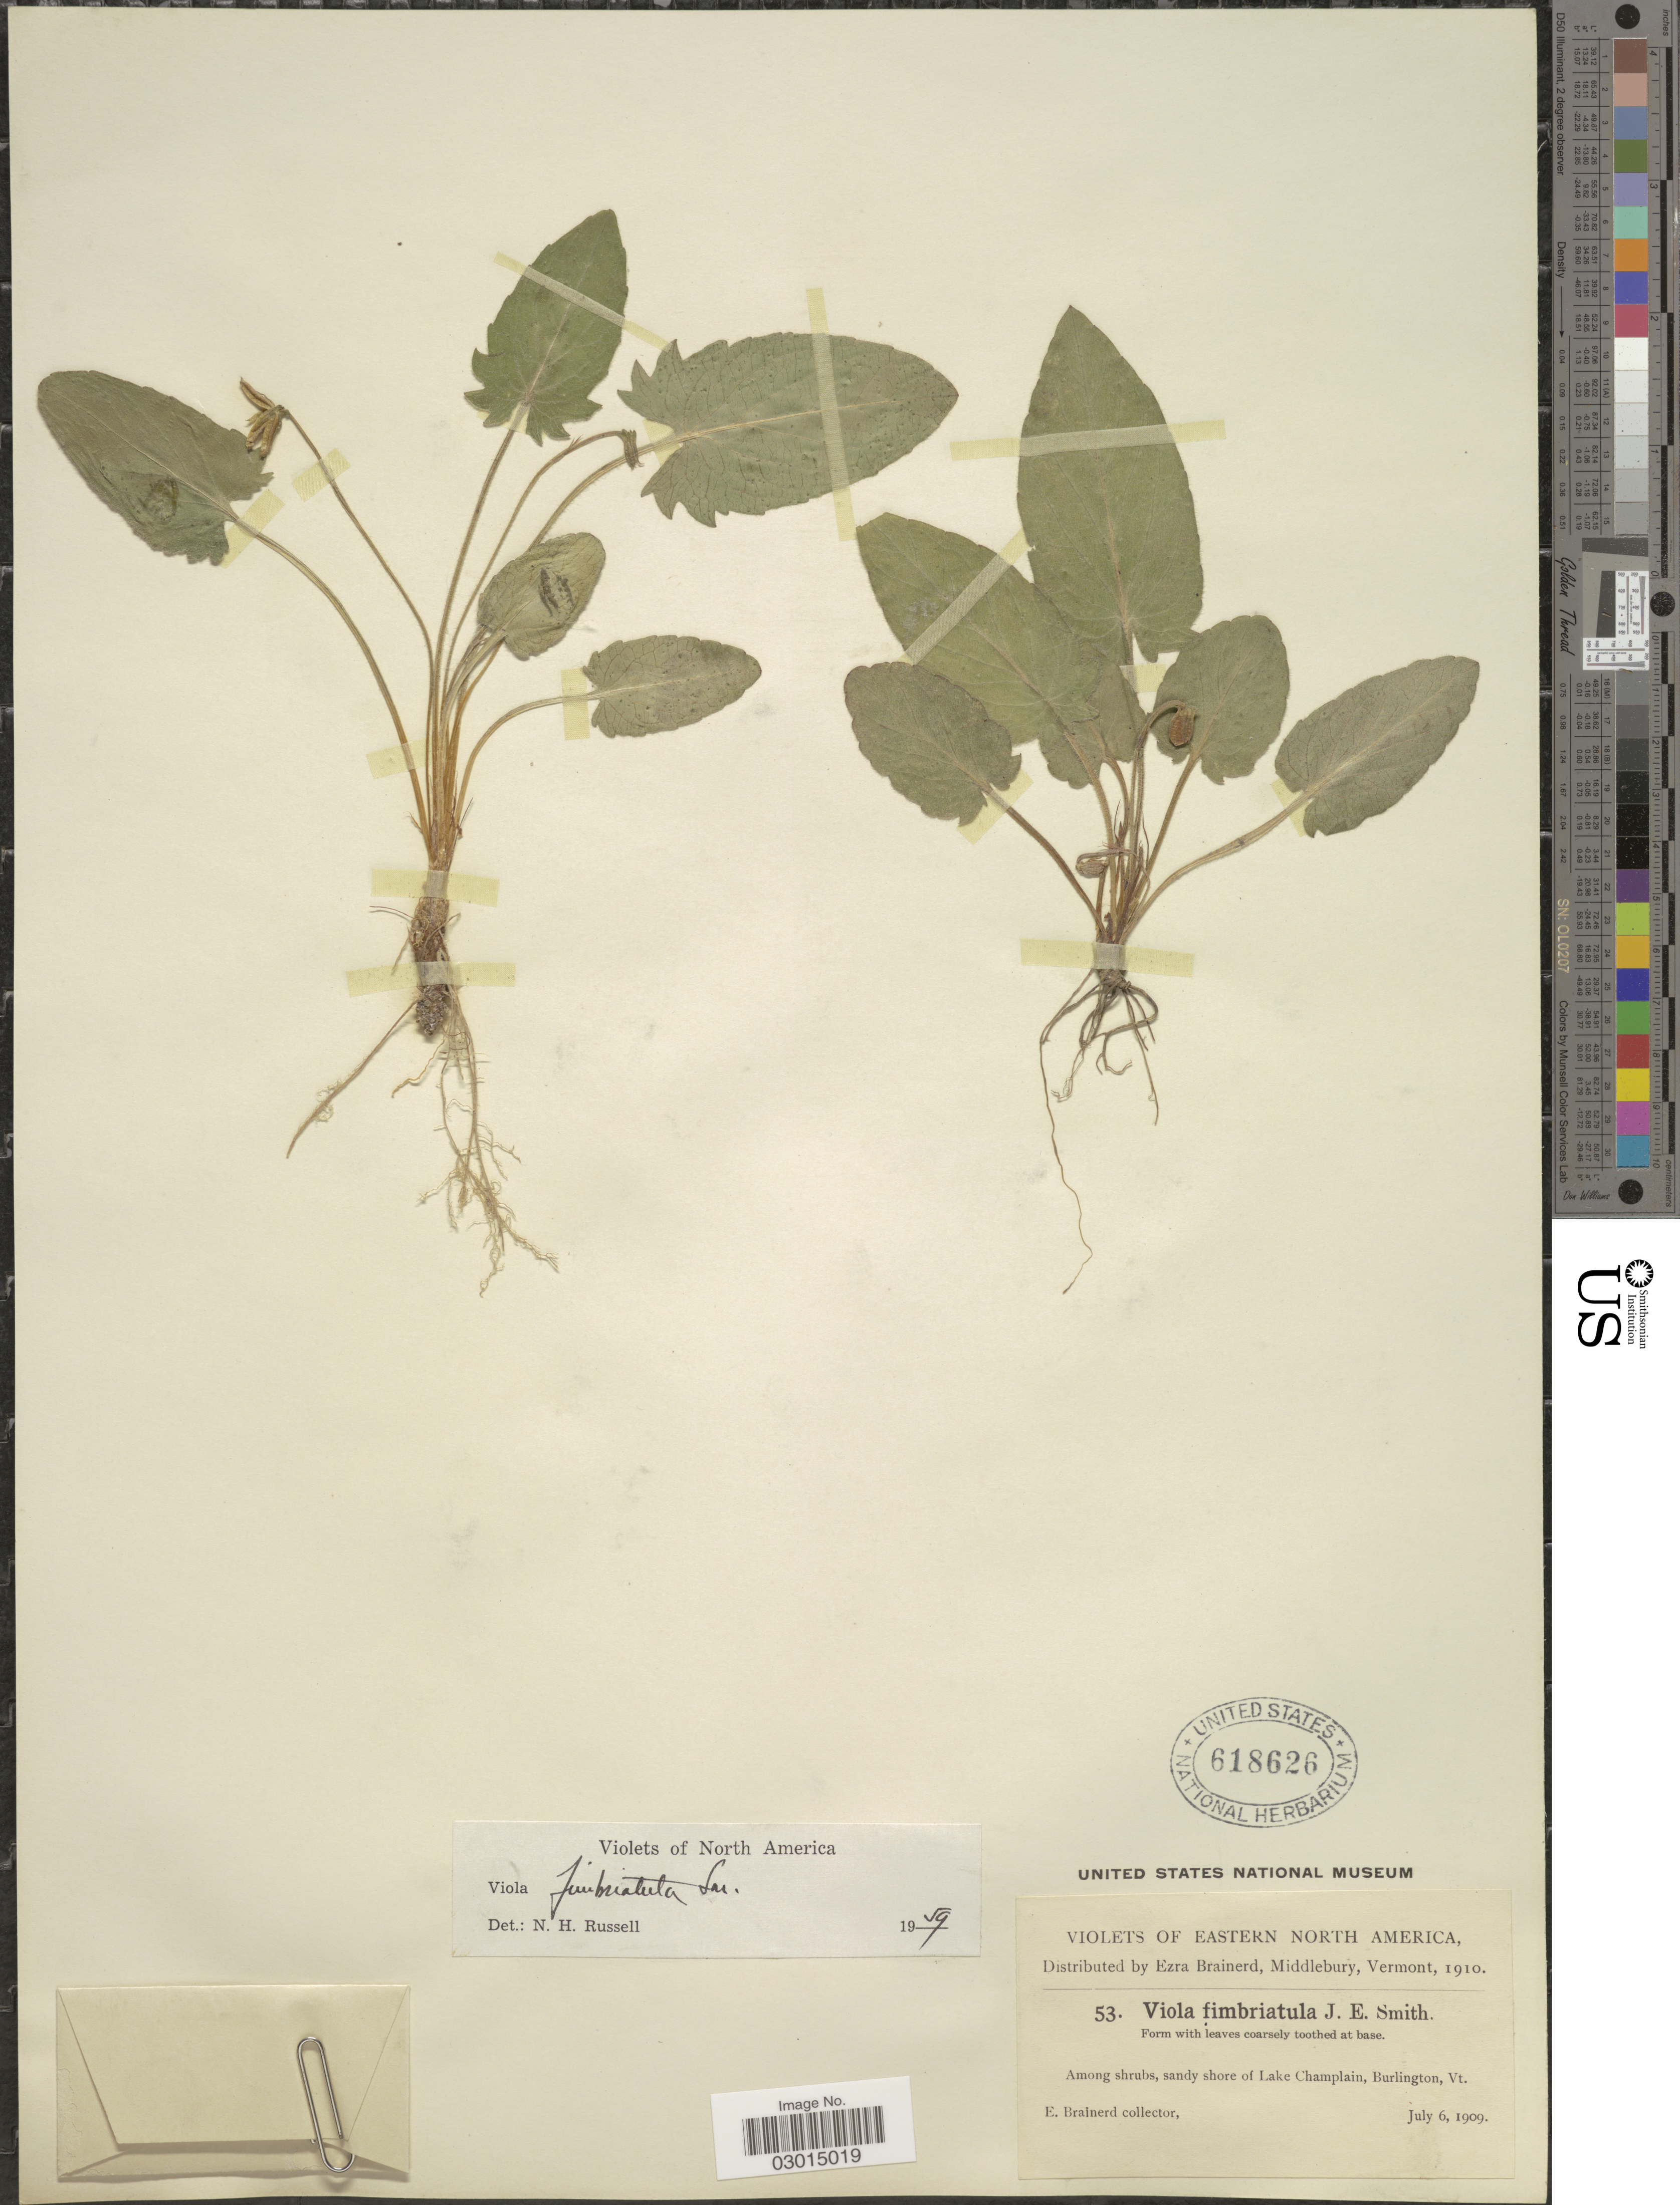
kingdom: Plantae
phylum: Tracheophyta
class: Magnoliopsida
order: Malpighiales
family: Violaceae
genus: Viola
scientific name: Viola fimbriatula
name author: Small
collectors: E. Brainerd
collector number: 53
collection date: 1909-07-06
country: United States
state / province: Vermont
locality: Among shrubs, sandy shore of Lake Champlain, Burlington, Vt.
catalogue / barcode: US 618626